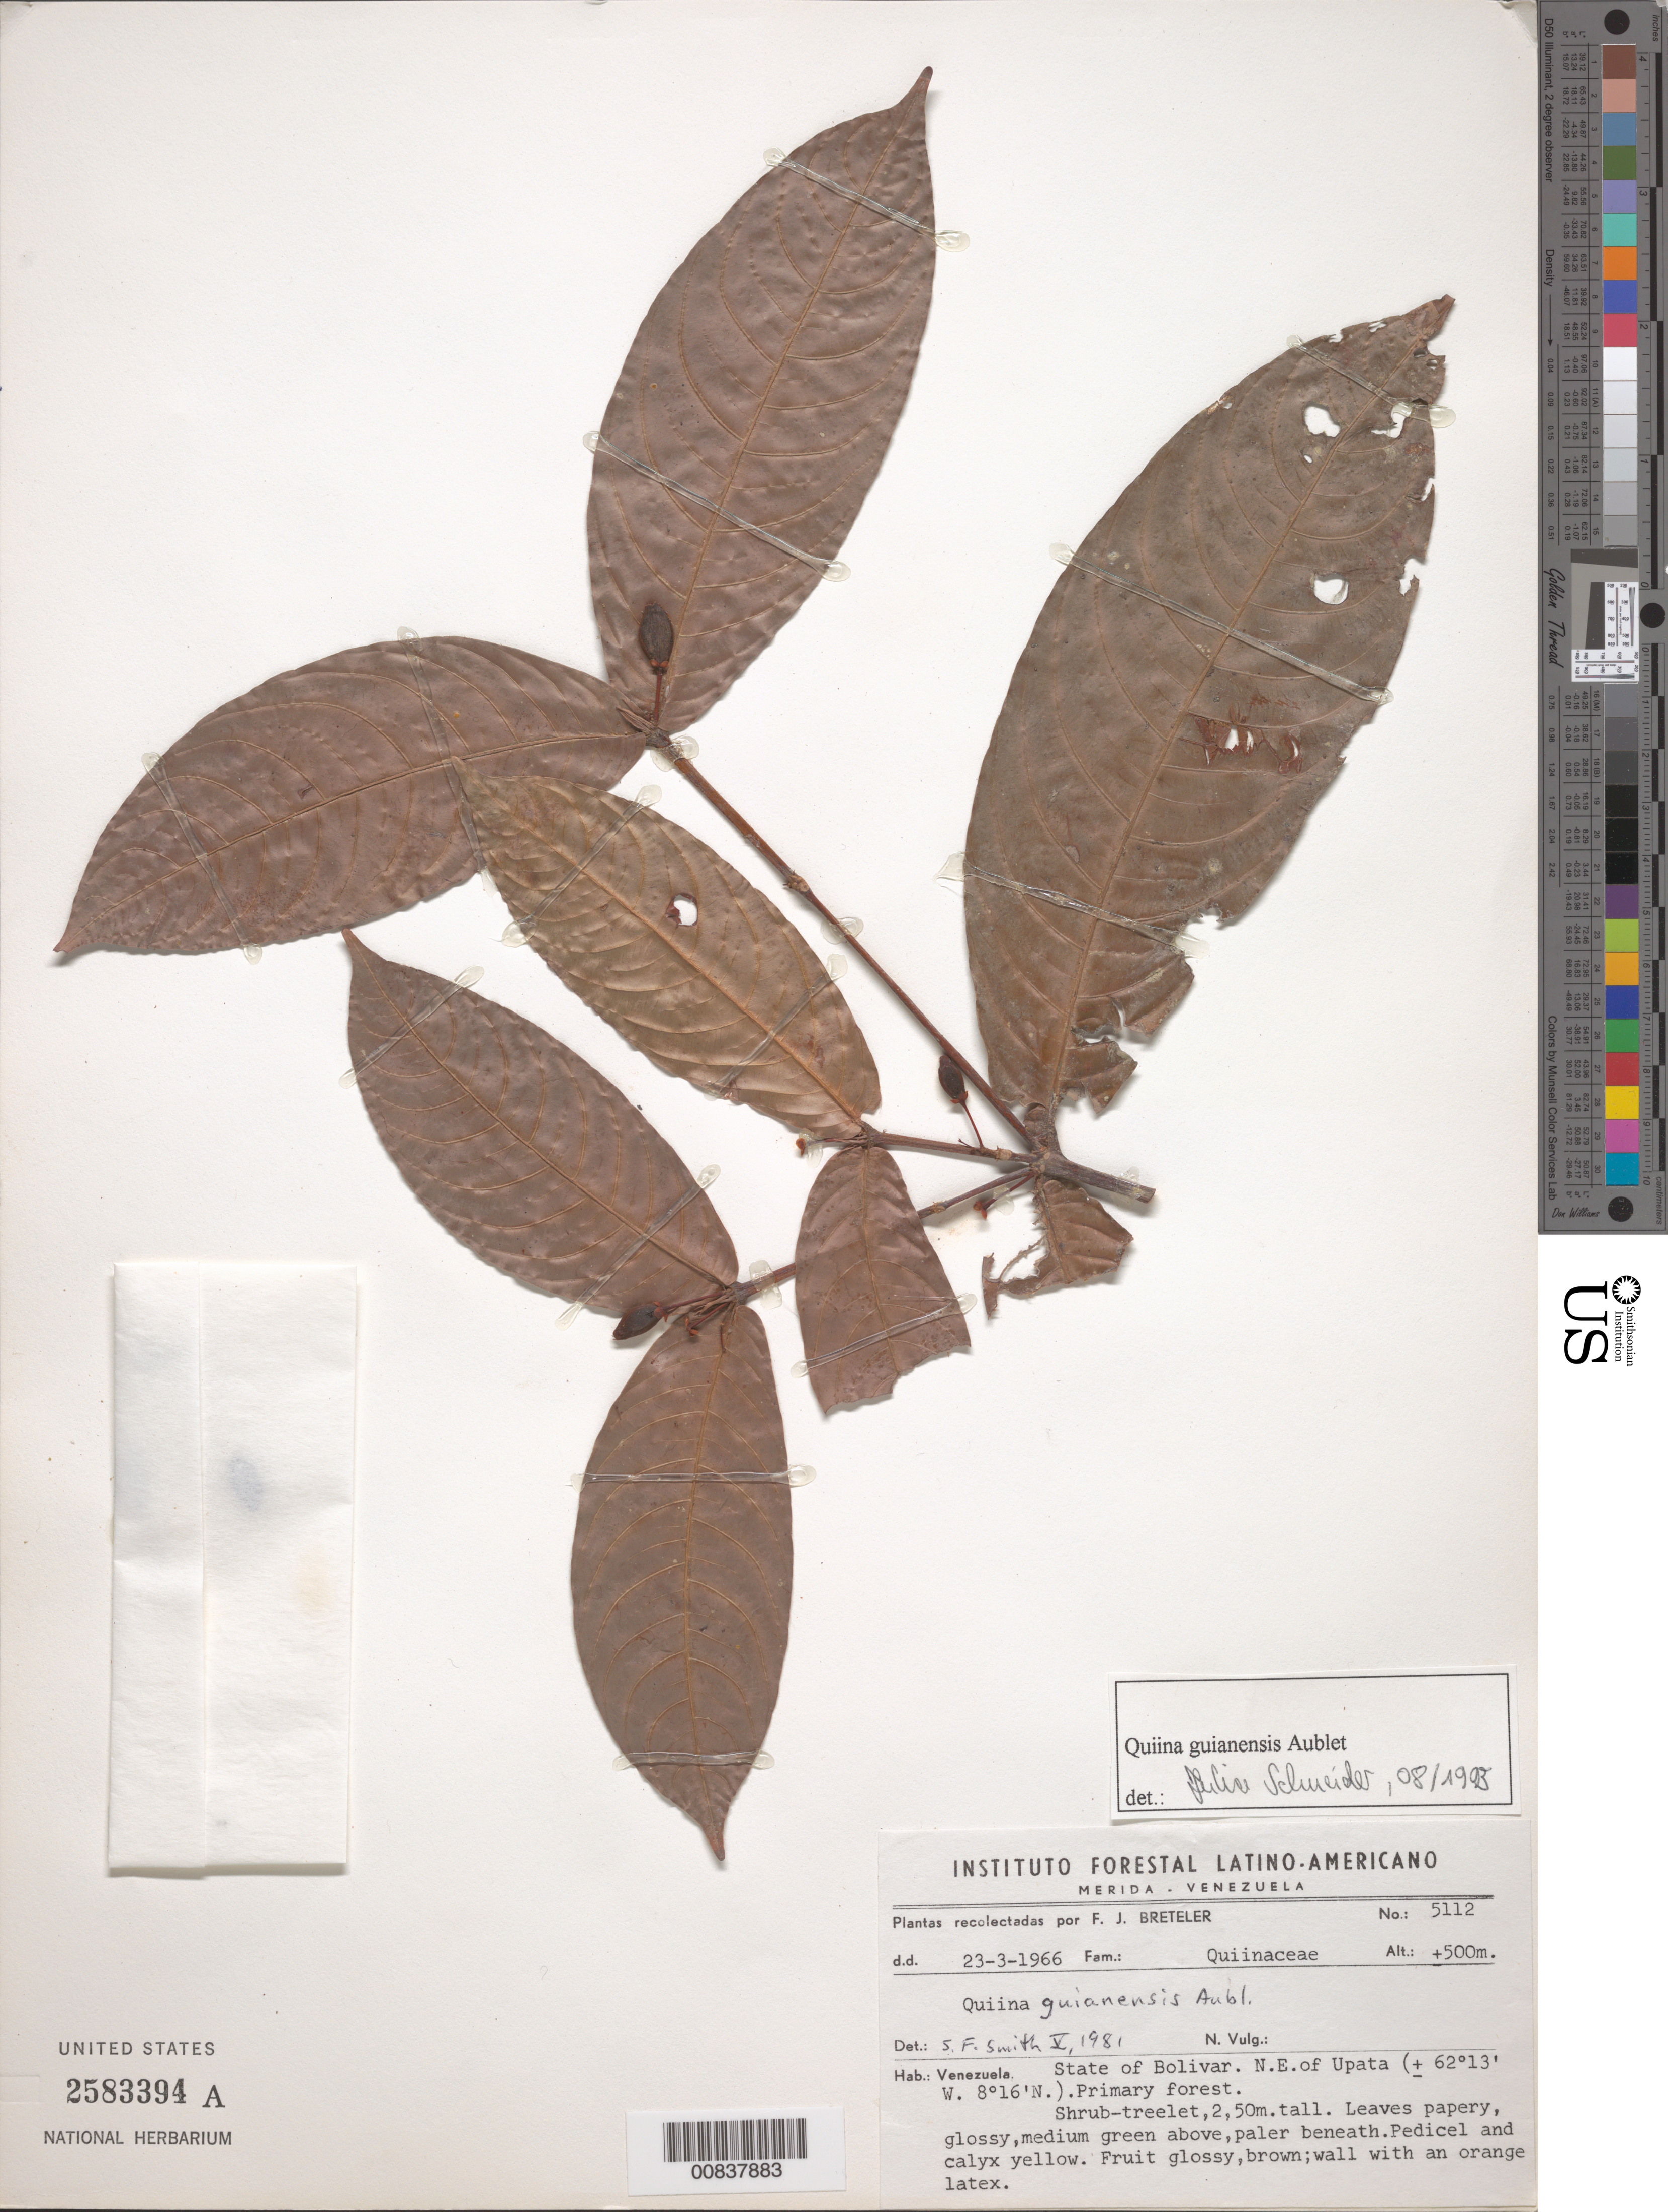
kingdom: Plantae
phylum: Tracheophyta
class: Magnoliopsida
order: Malpighiales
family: Quiinaceae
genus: Quiina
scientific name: Quiina guianensis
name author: Aubl.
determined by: Schneider, J.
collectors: F. J. Breteler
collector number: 5112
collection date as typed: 23-Mar-66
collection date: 1966-03-23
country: Venezuela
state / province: Bolívar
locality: Upata, NE of, near El Paraiso camp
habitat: Primary forest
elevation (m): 500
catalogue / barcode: US 2583394A